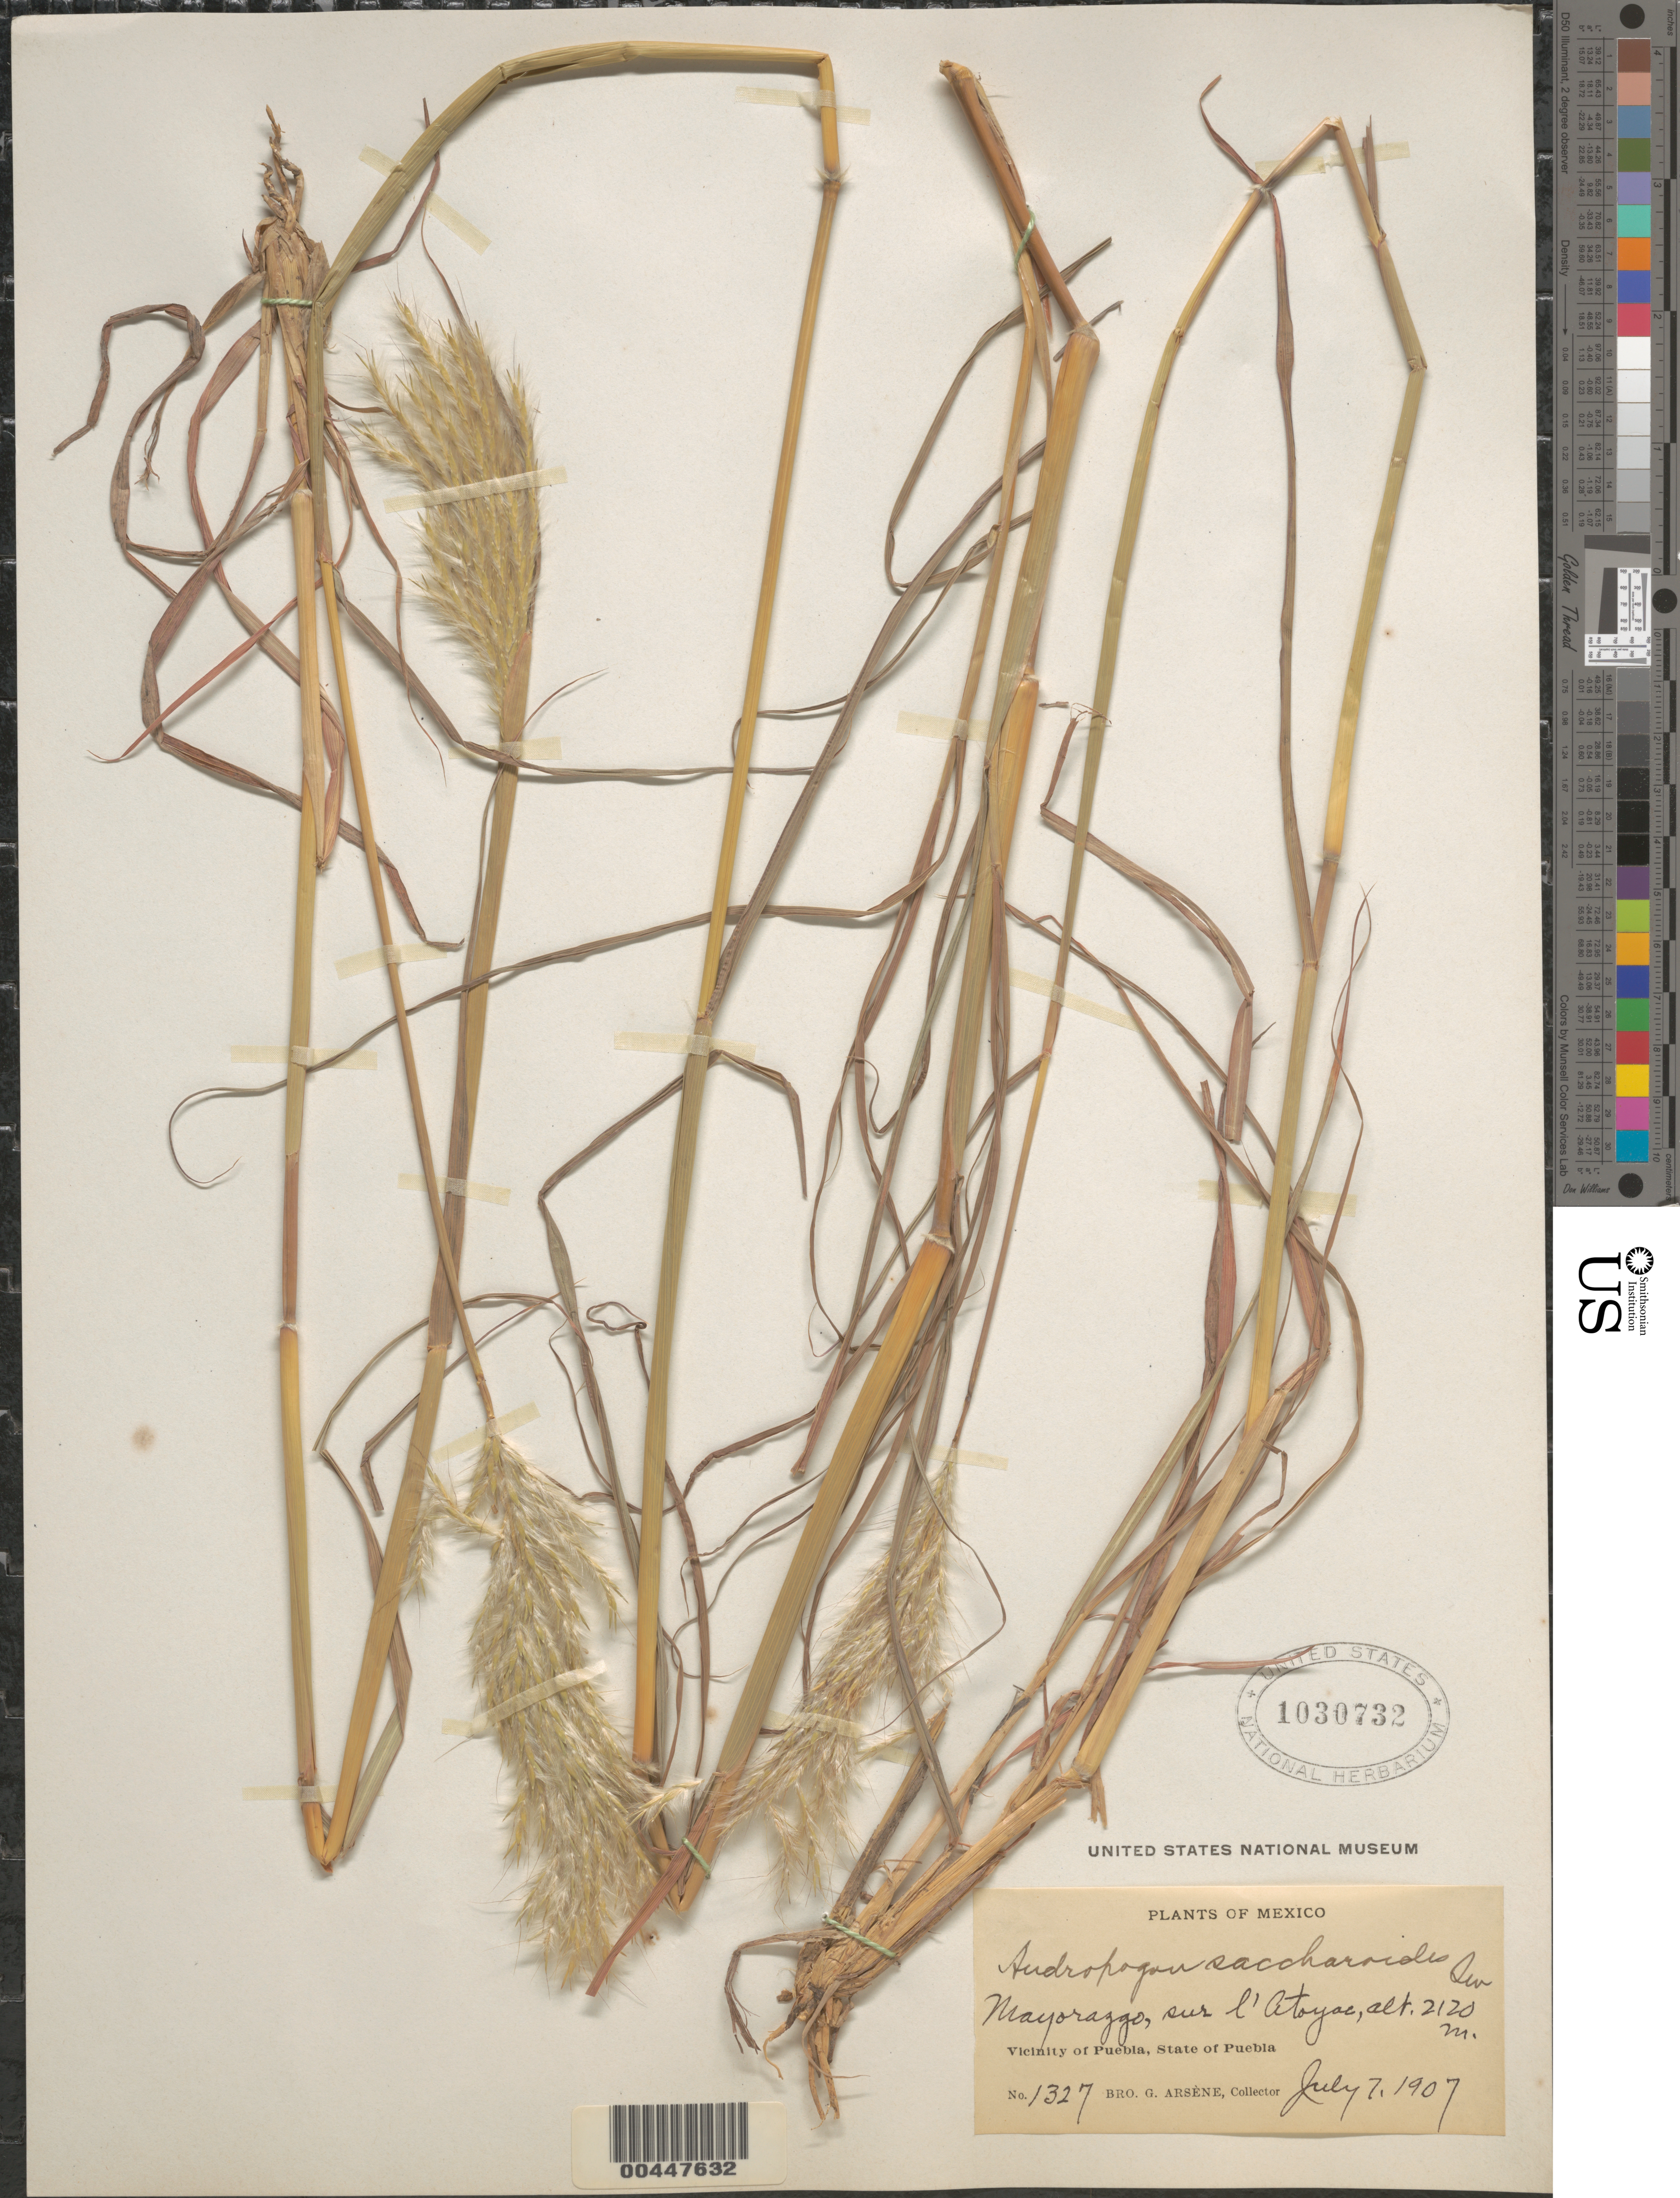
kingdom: Plantae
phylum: Tracheophyta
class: Liliopsida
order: Poales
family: Poaceae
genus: Andropogon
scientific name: Andropogon barbinodis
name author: Lag.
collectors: Bro. G. Arsène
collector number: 1327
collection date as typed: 7 Jul 1907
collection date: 1907-07-07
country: Mexico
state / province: Puebla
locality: Mayorazgo, sur l'Atoyae, vicinity of Puebla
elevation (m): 2120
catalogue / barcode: US 1030732